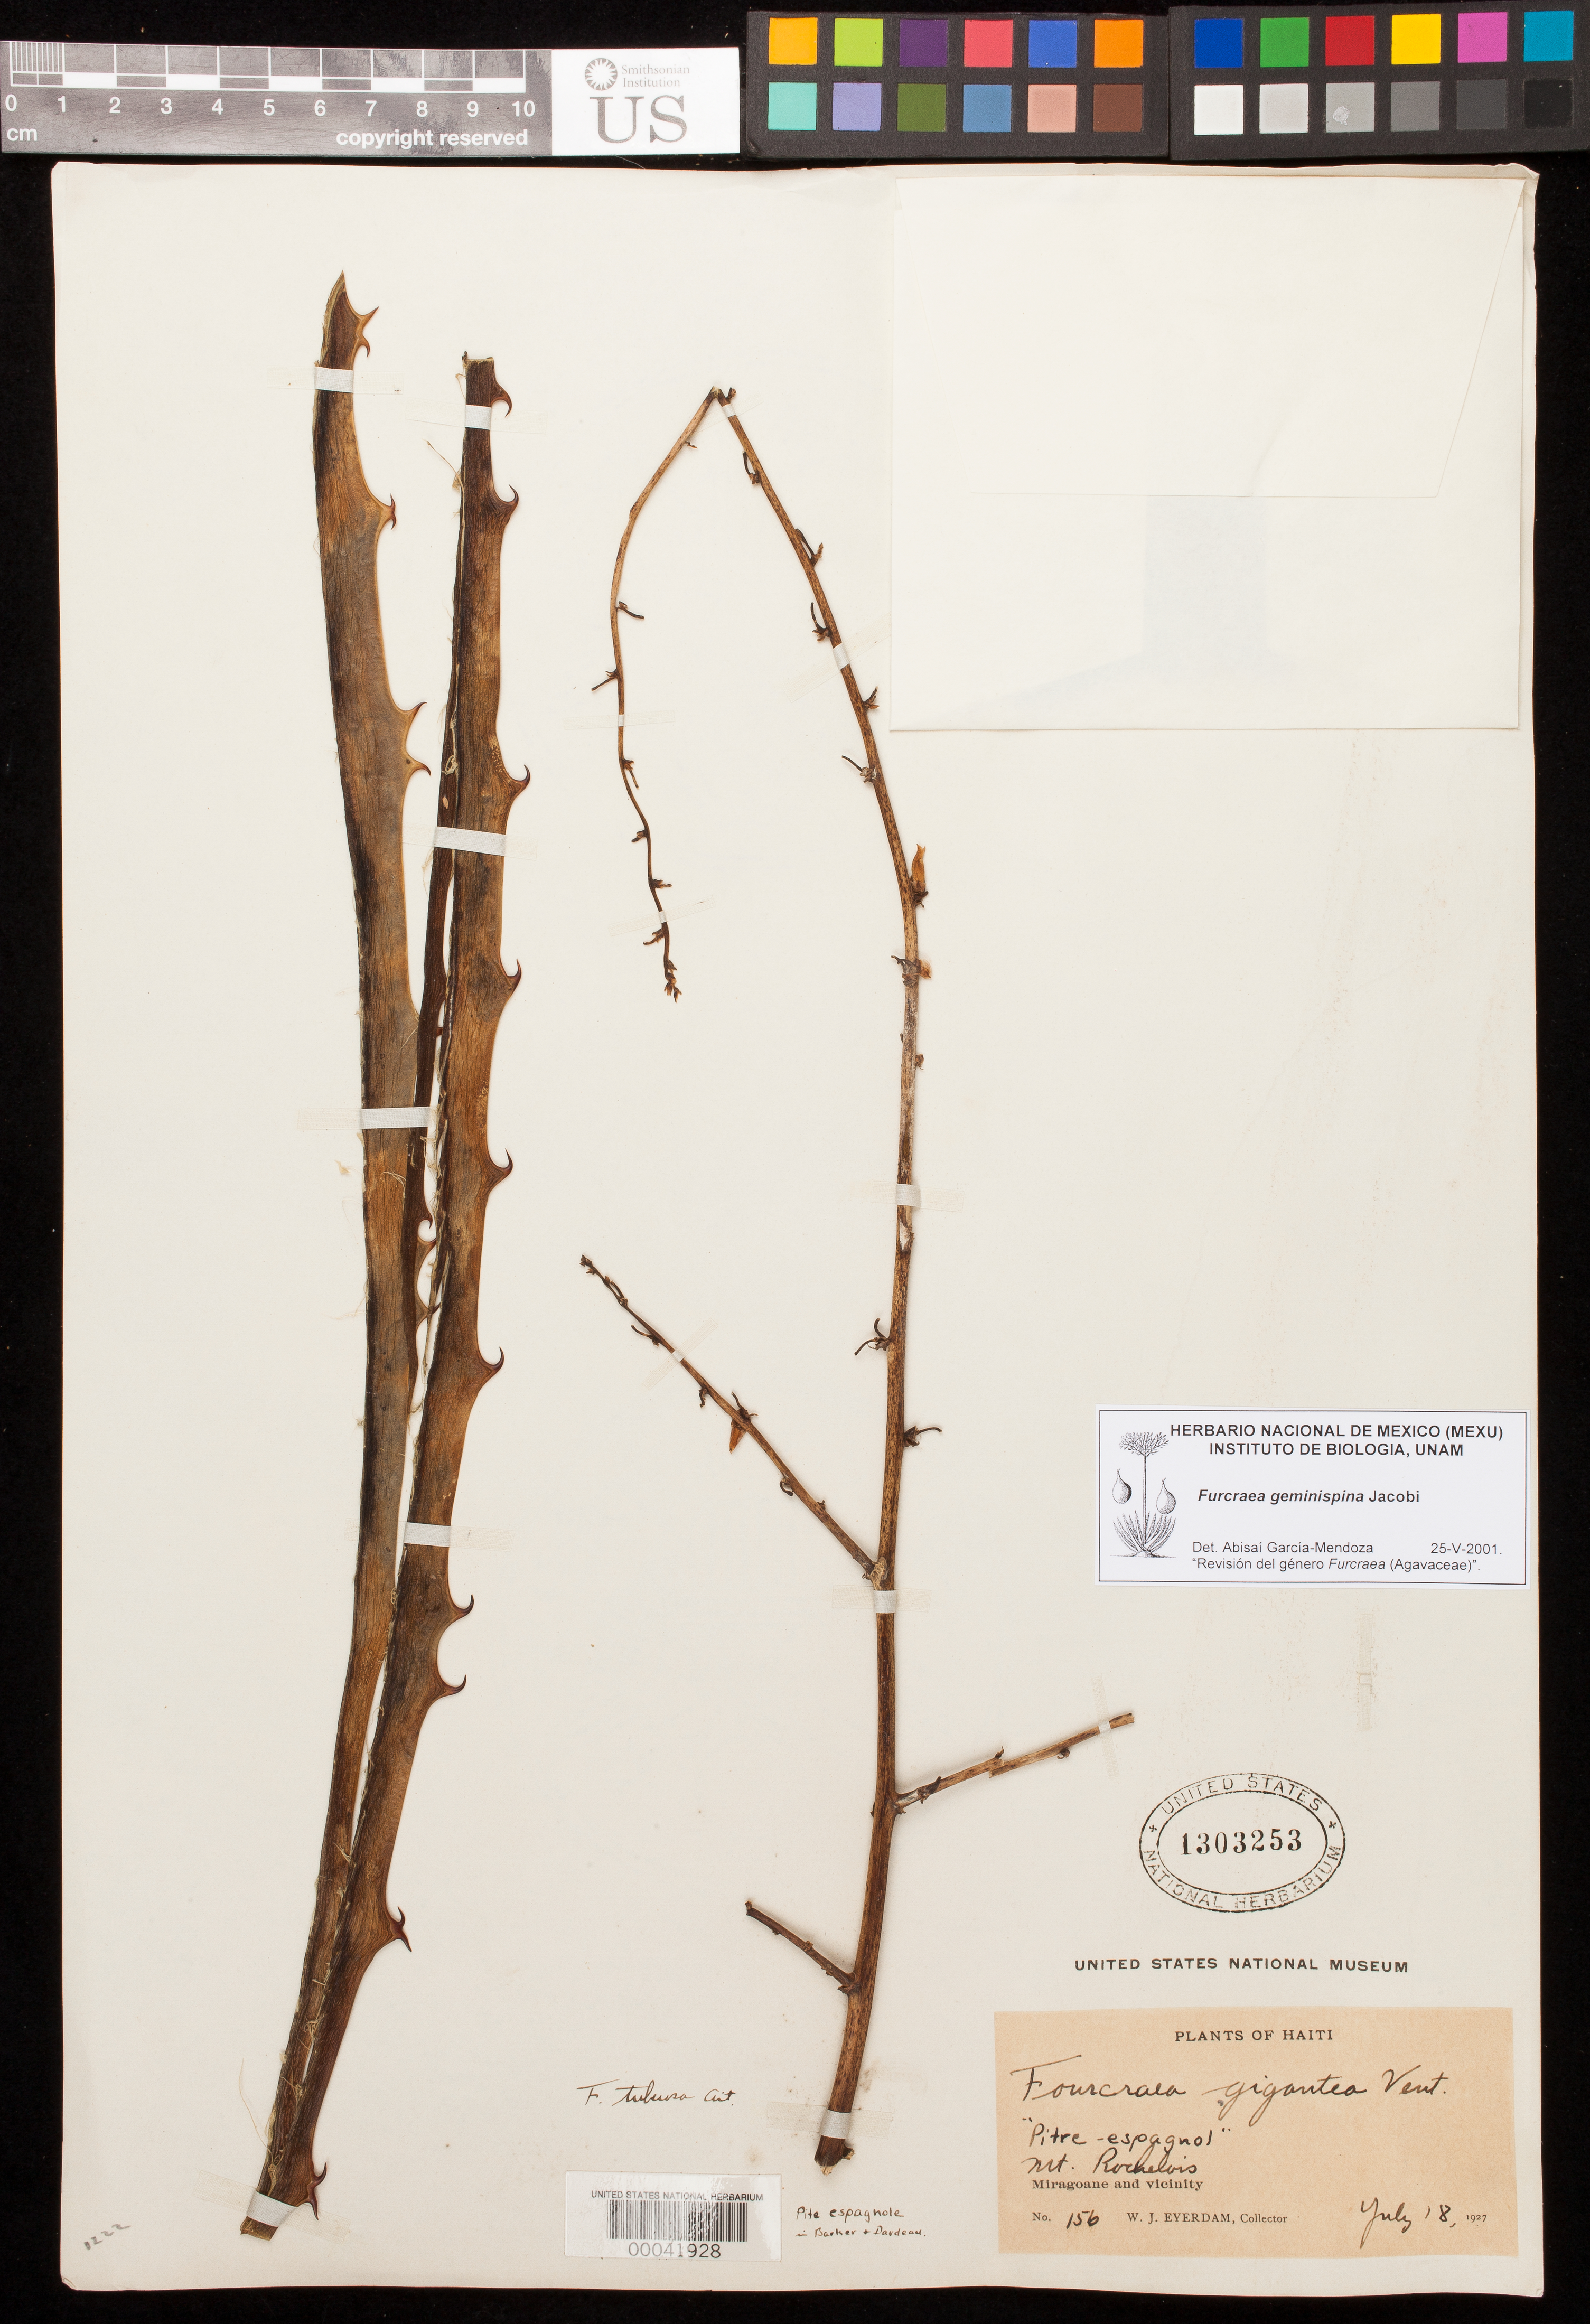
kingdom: Plantae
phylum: Tracheophyta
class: Liliopsida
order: Asparagales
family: Asparagaceae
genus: Furcraea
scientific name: Furcraea geminispina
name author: Jacobi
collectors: W. J. Eyerdam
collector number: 156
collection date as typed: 18 Jul 1927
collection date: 1927-07-18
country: Haiti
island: Hispaniola Island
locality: Mt. Rochelois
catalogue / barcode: US 1303253